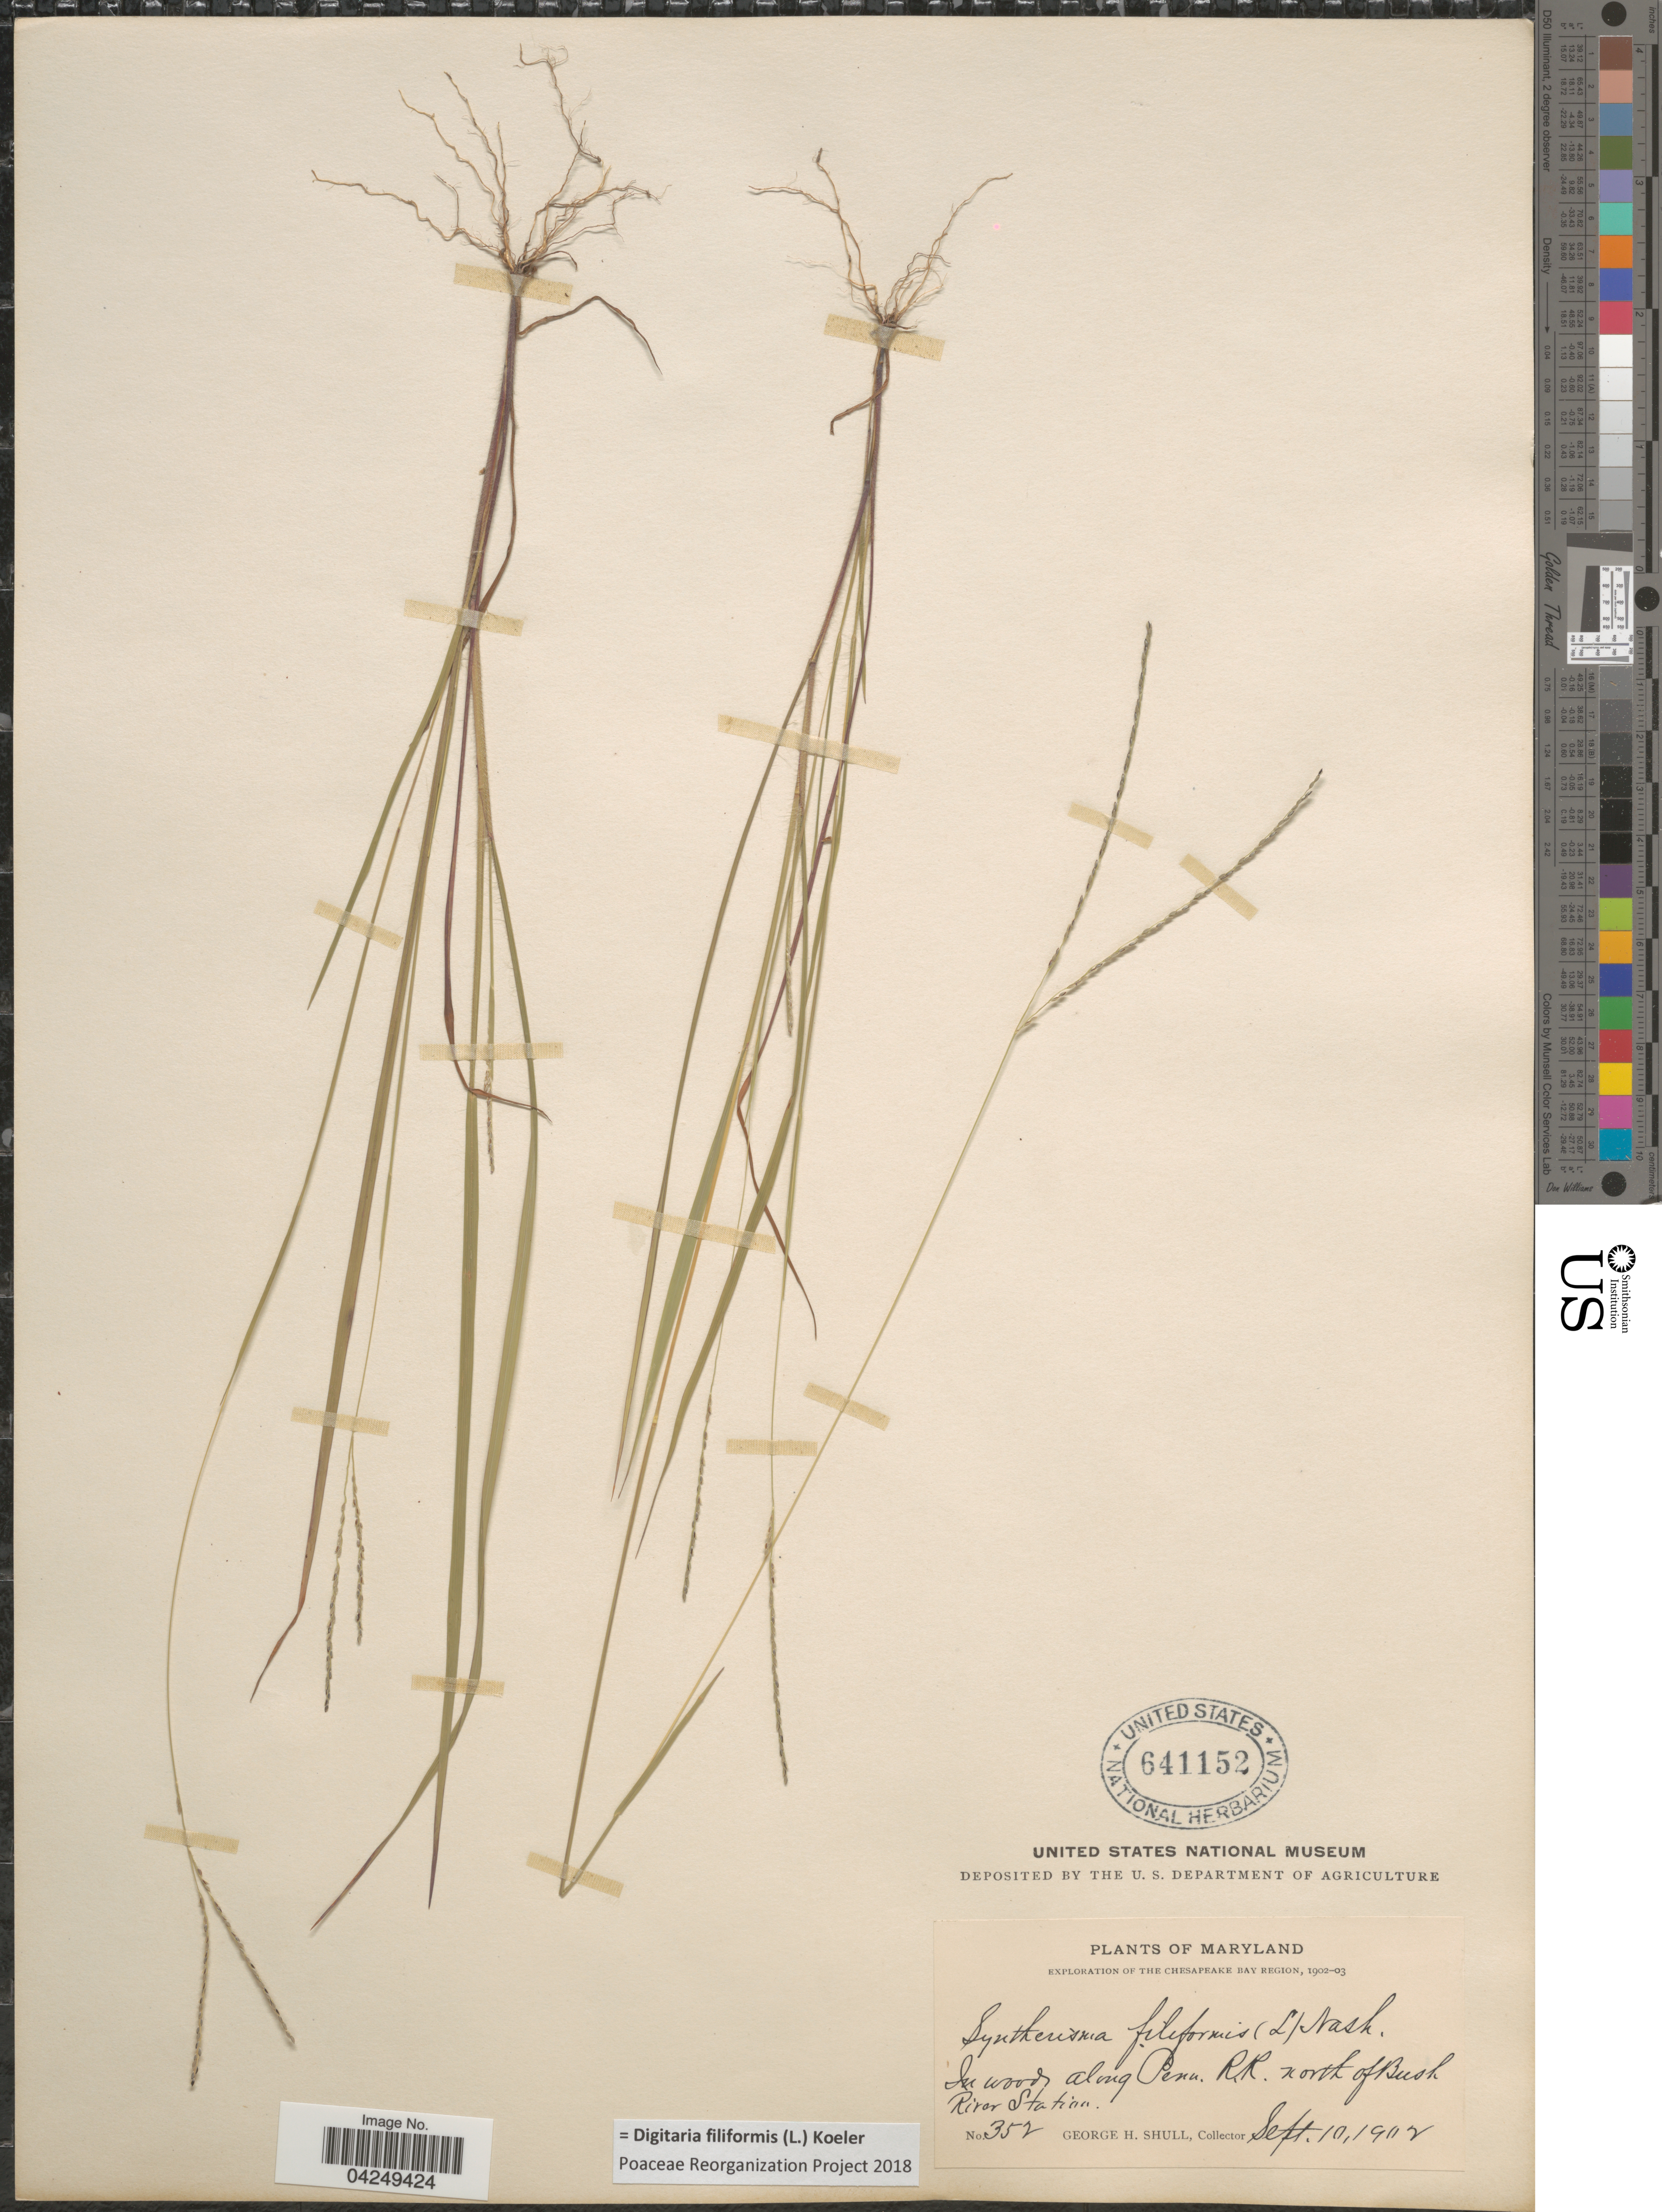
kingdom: Plantae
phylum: Tracheophyta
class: Liliopsida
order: Poales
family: Poaceae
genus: Digitaria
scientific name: Digitaria filiformis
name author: (L.) Koeler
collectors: G. H. Shull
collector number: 352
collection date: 1902-09-10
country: United States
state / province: Maryland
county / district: Harford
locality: Exploration of the Chesapeake Bay Region, 1902-03. In woods along Penn. R.R. north of Bush River Station.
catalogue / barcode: US 641152